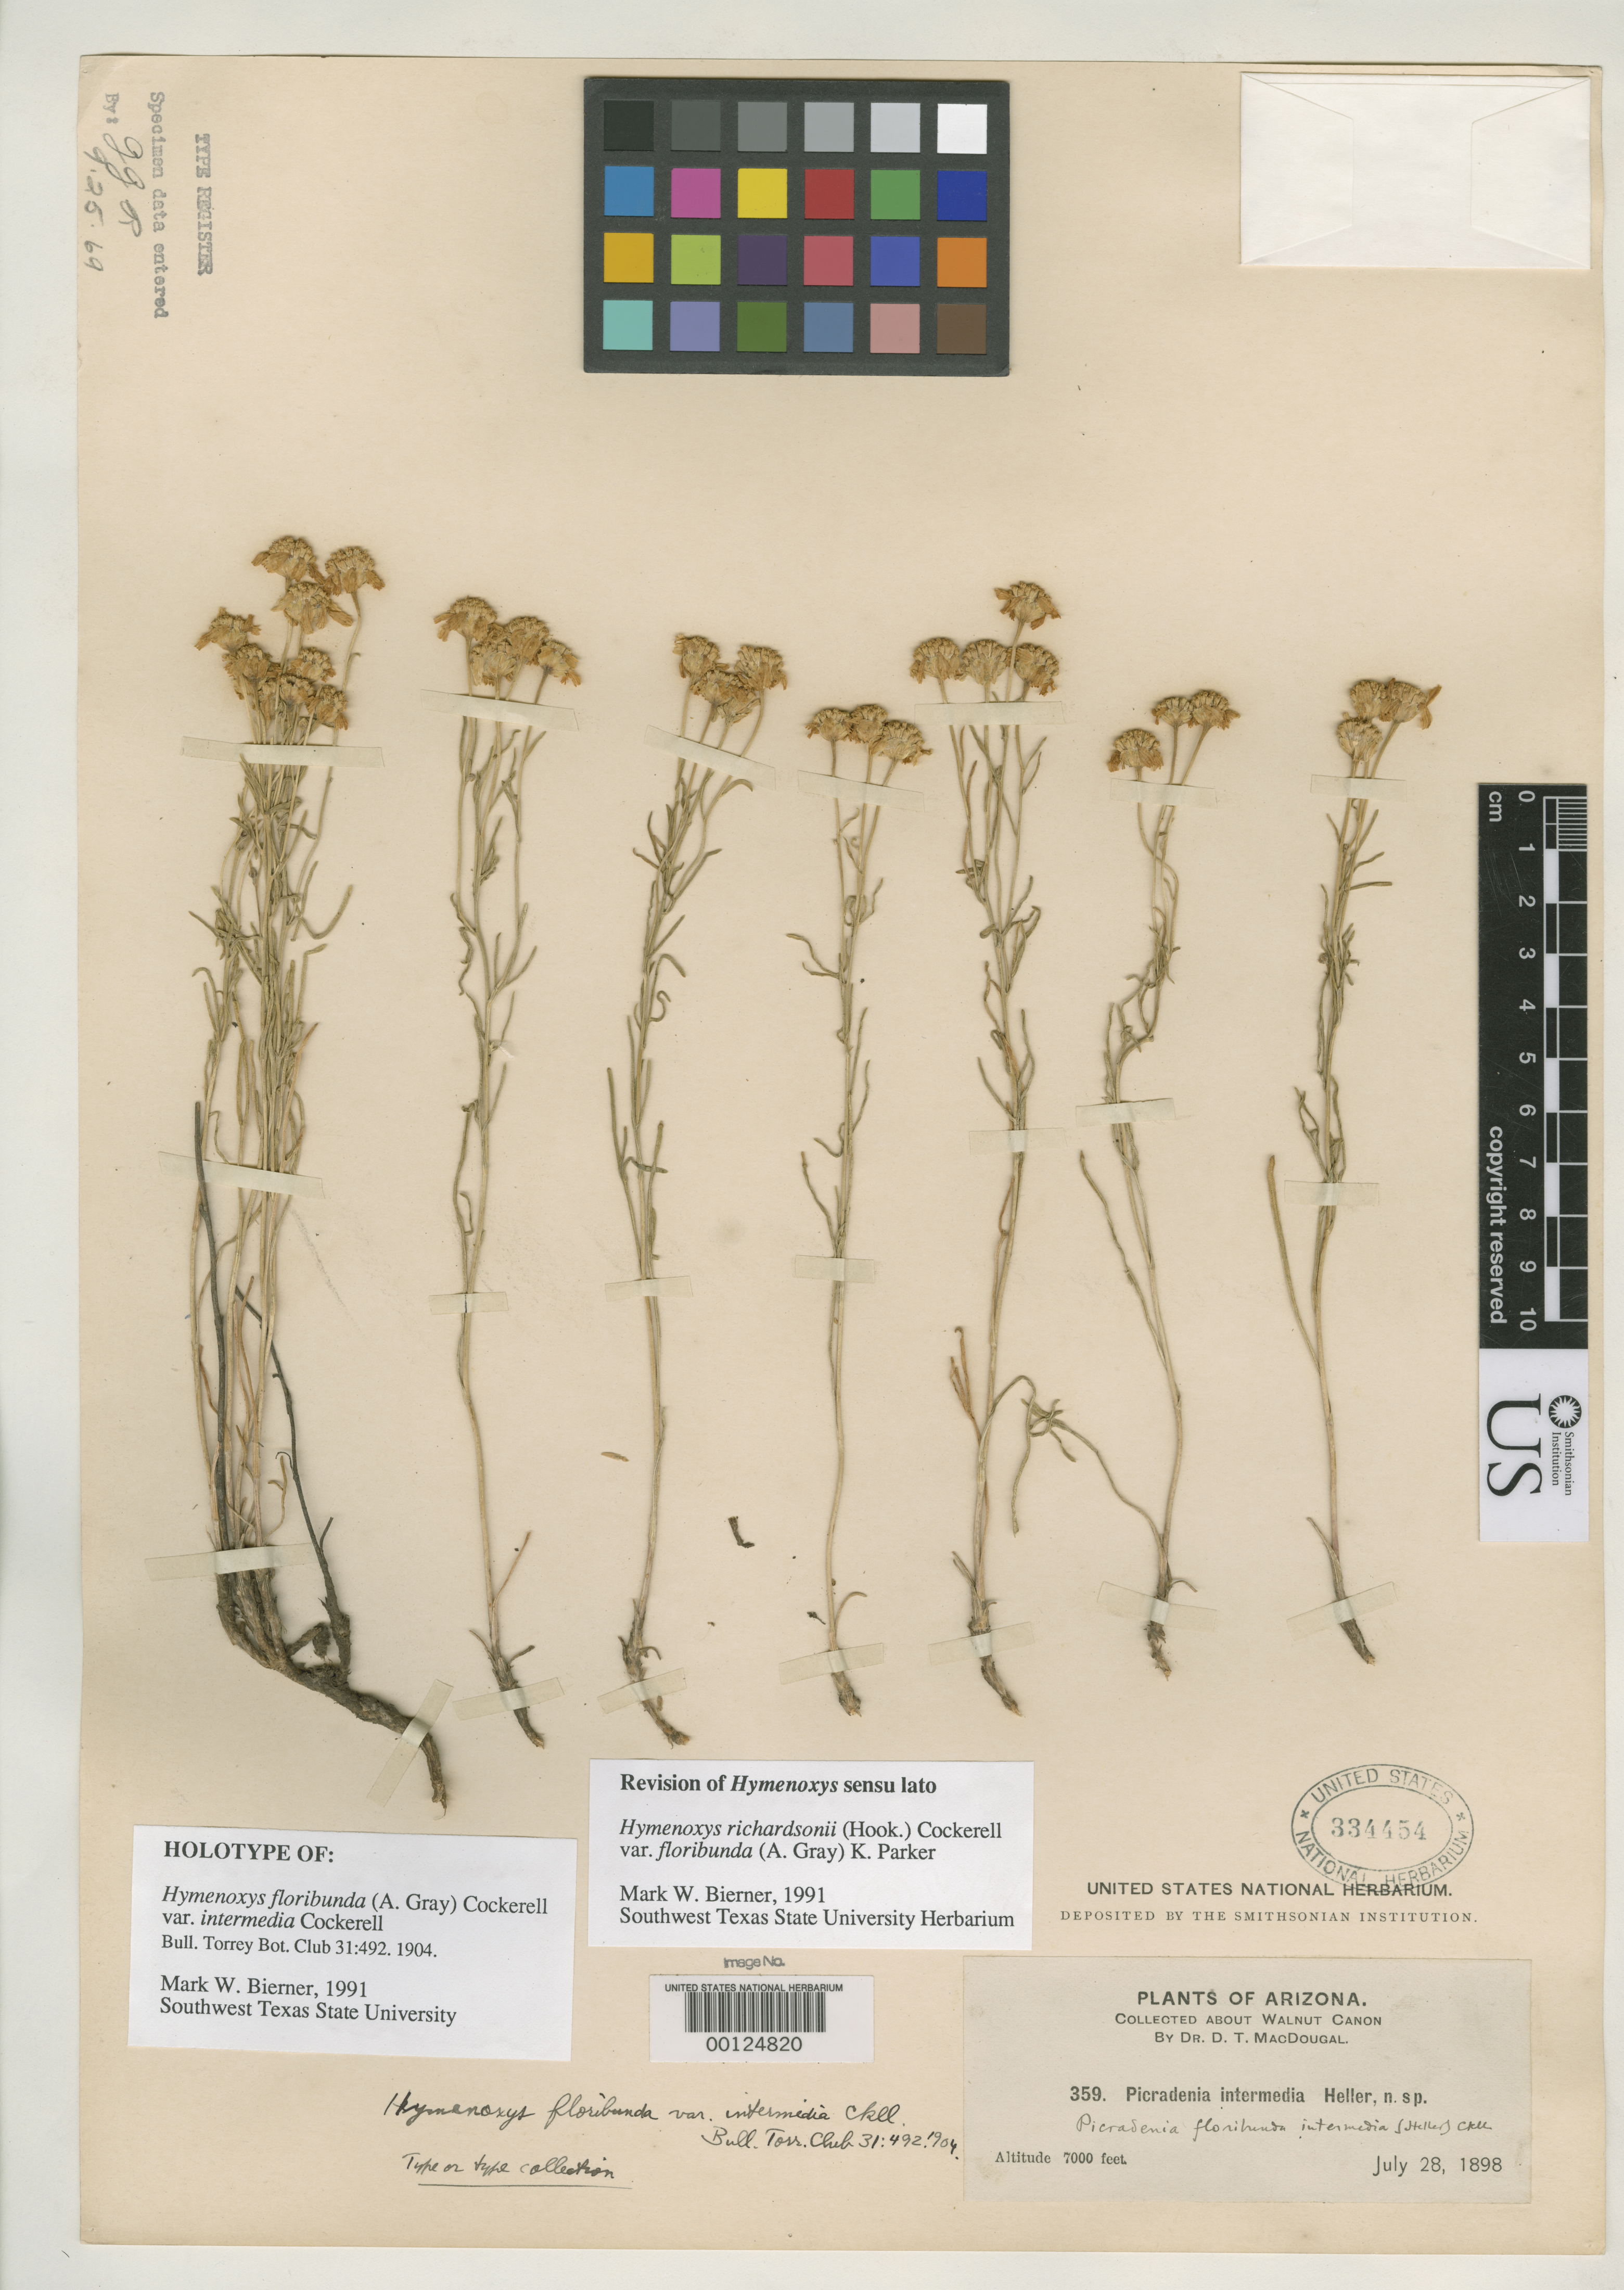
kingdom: Plantae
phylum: Tracheophyta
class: Magnoliopsida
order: Asterales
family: Asteraceae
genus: Hymenoxys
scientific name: Hymenoxys floribunda var. intermedia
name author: Cockerell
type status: Holotype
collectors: D. T. MacDougal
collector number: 359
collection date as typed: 28 Jul 1898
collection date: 1898-07-28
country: United States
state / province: Arizona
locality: Walnut Canyon.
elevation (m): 2134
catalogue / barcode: US 334454